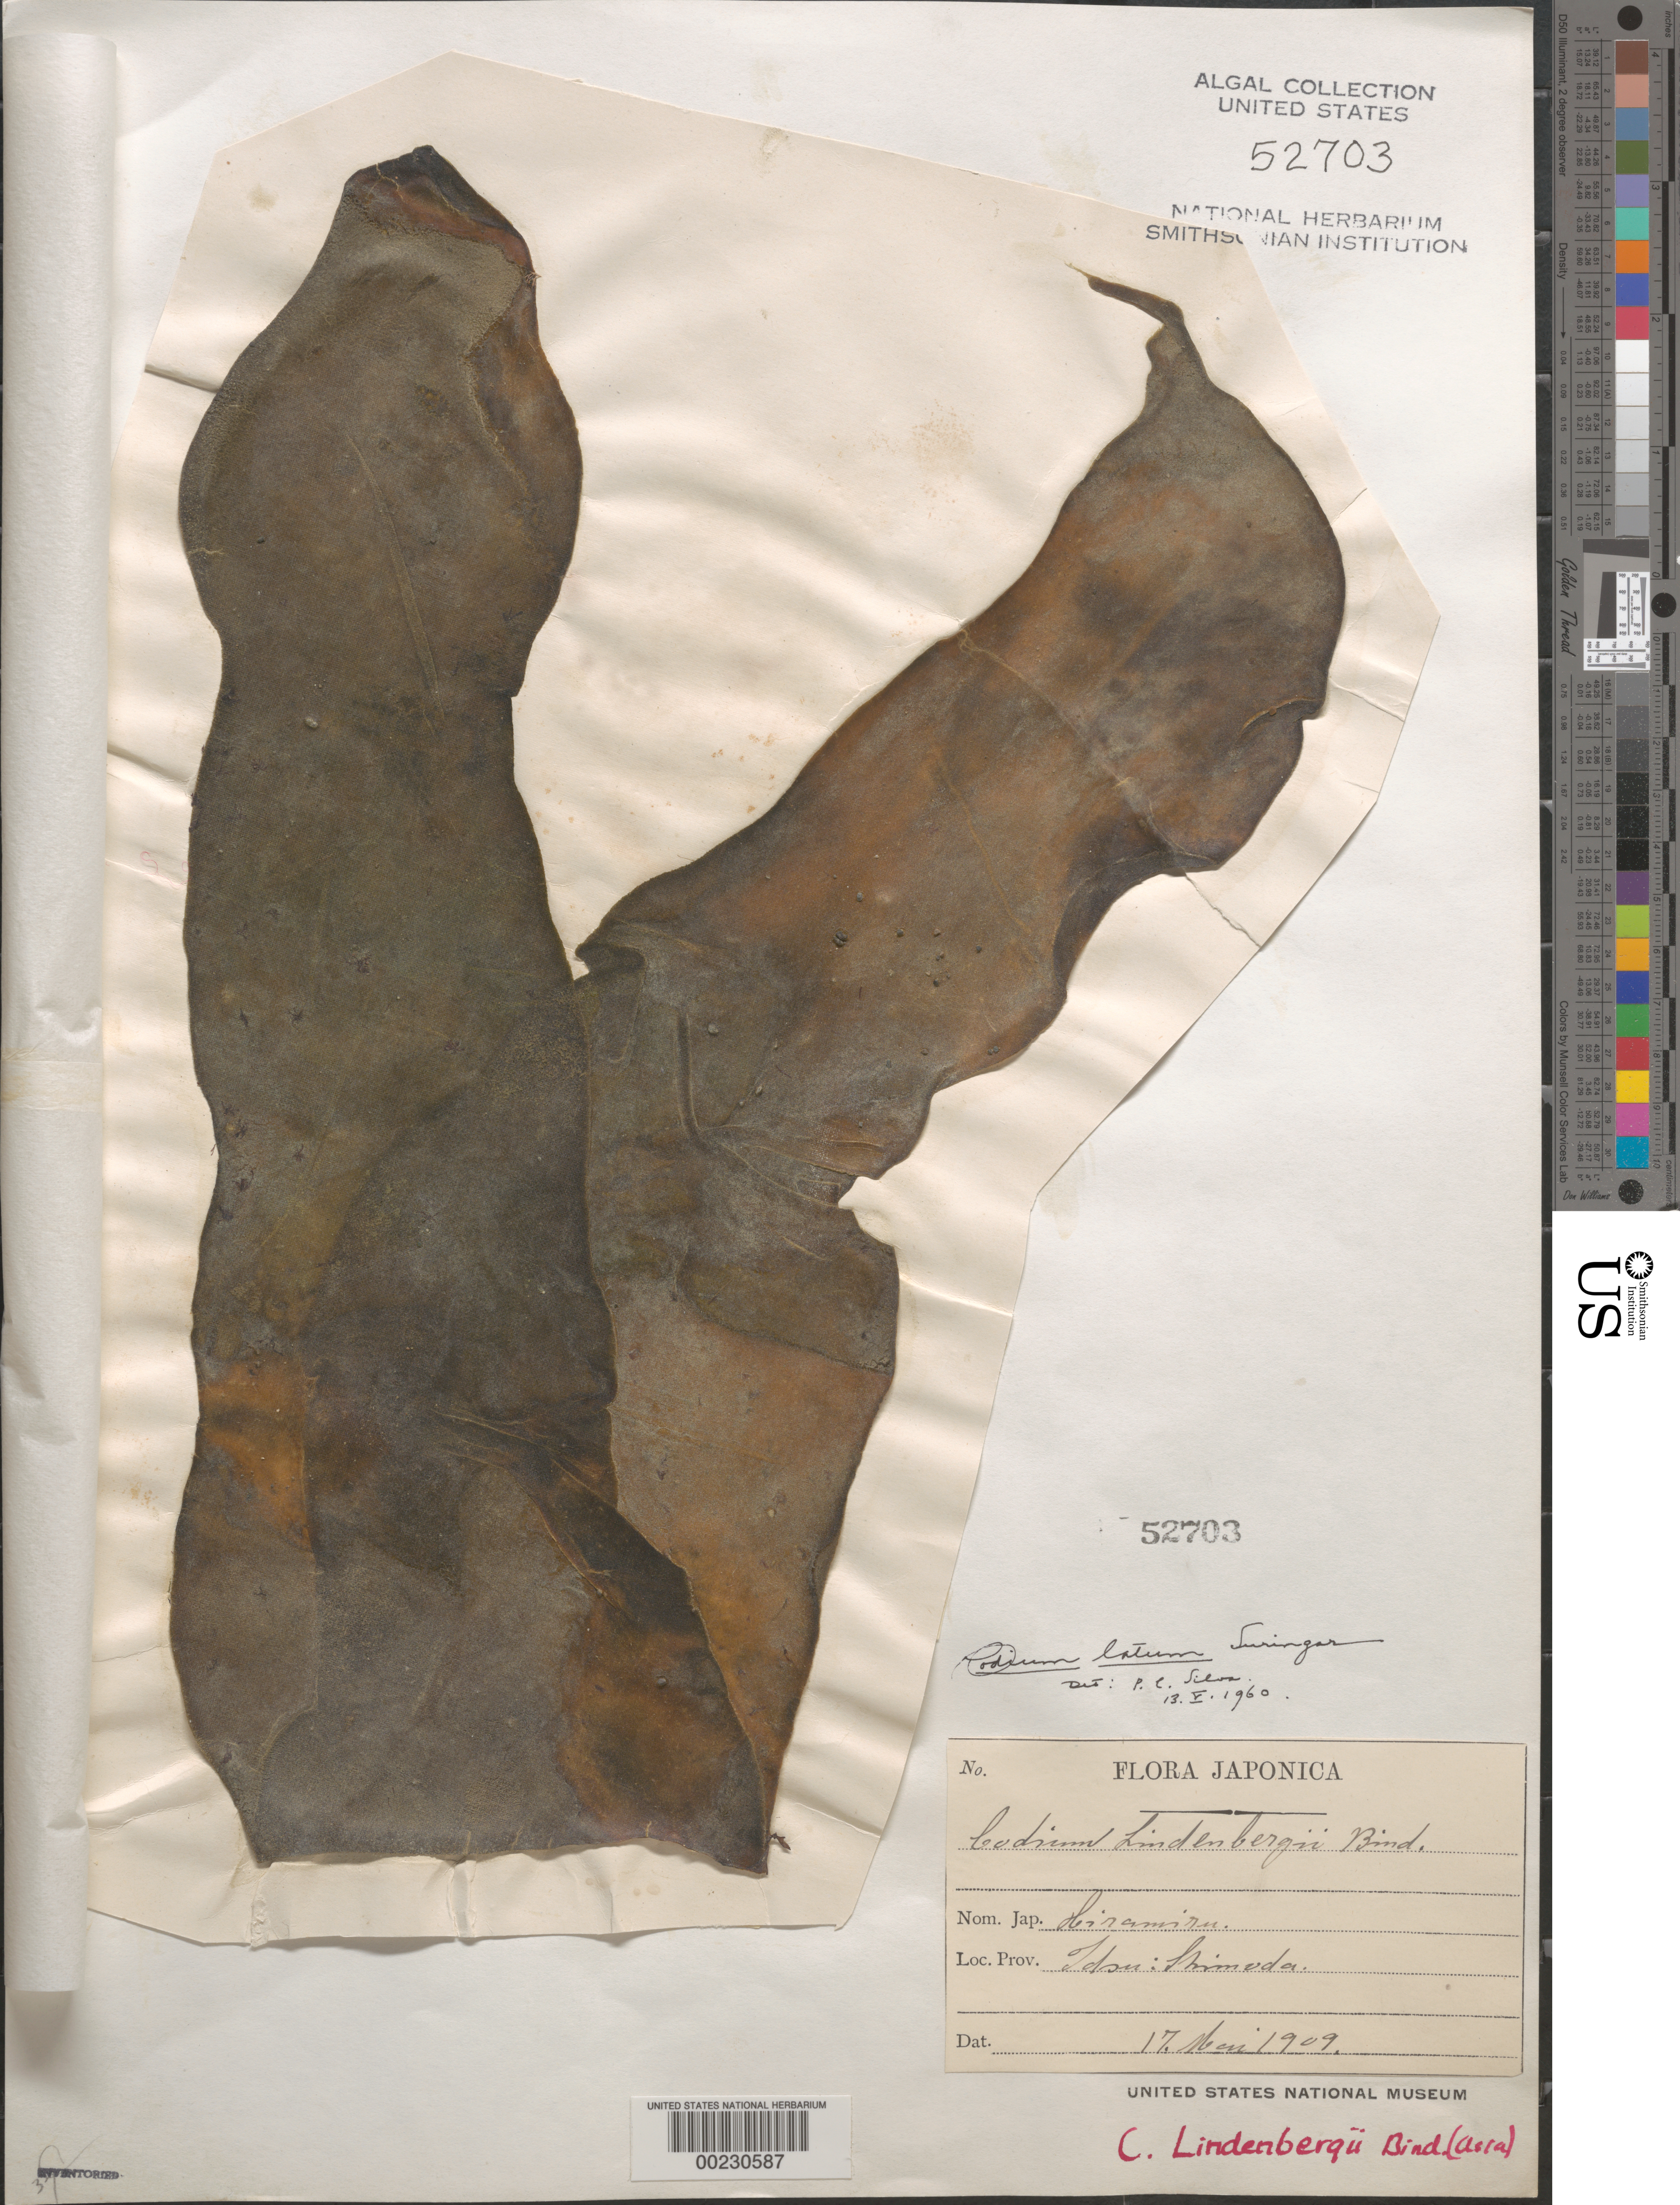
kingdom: Plantae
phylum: Chlorophyta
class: Ulvophyceae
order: Bryopsidales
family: Codiaceae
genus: Codium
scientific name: Codium latum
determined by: Silva, P. C.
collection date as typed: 17 May 1909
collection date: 1909-05-17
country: Japan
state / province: Sizuoka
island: Honshu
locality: Shimoda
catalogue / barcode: US 52703